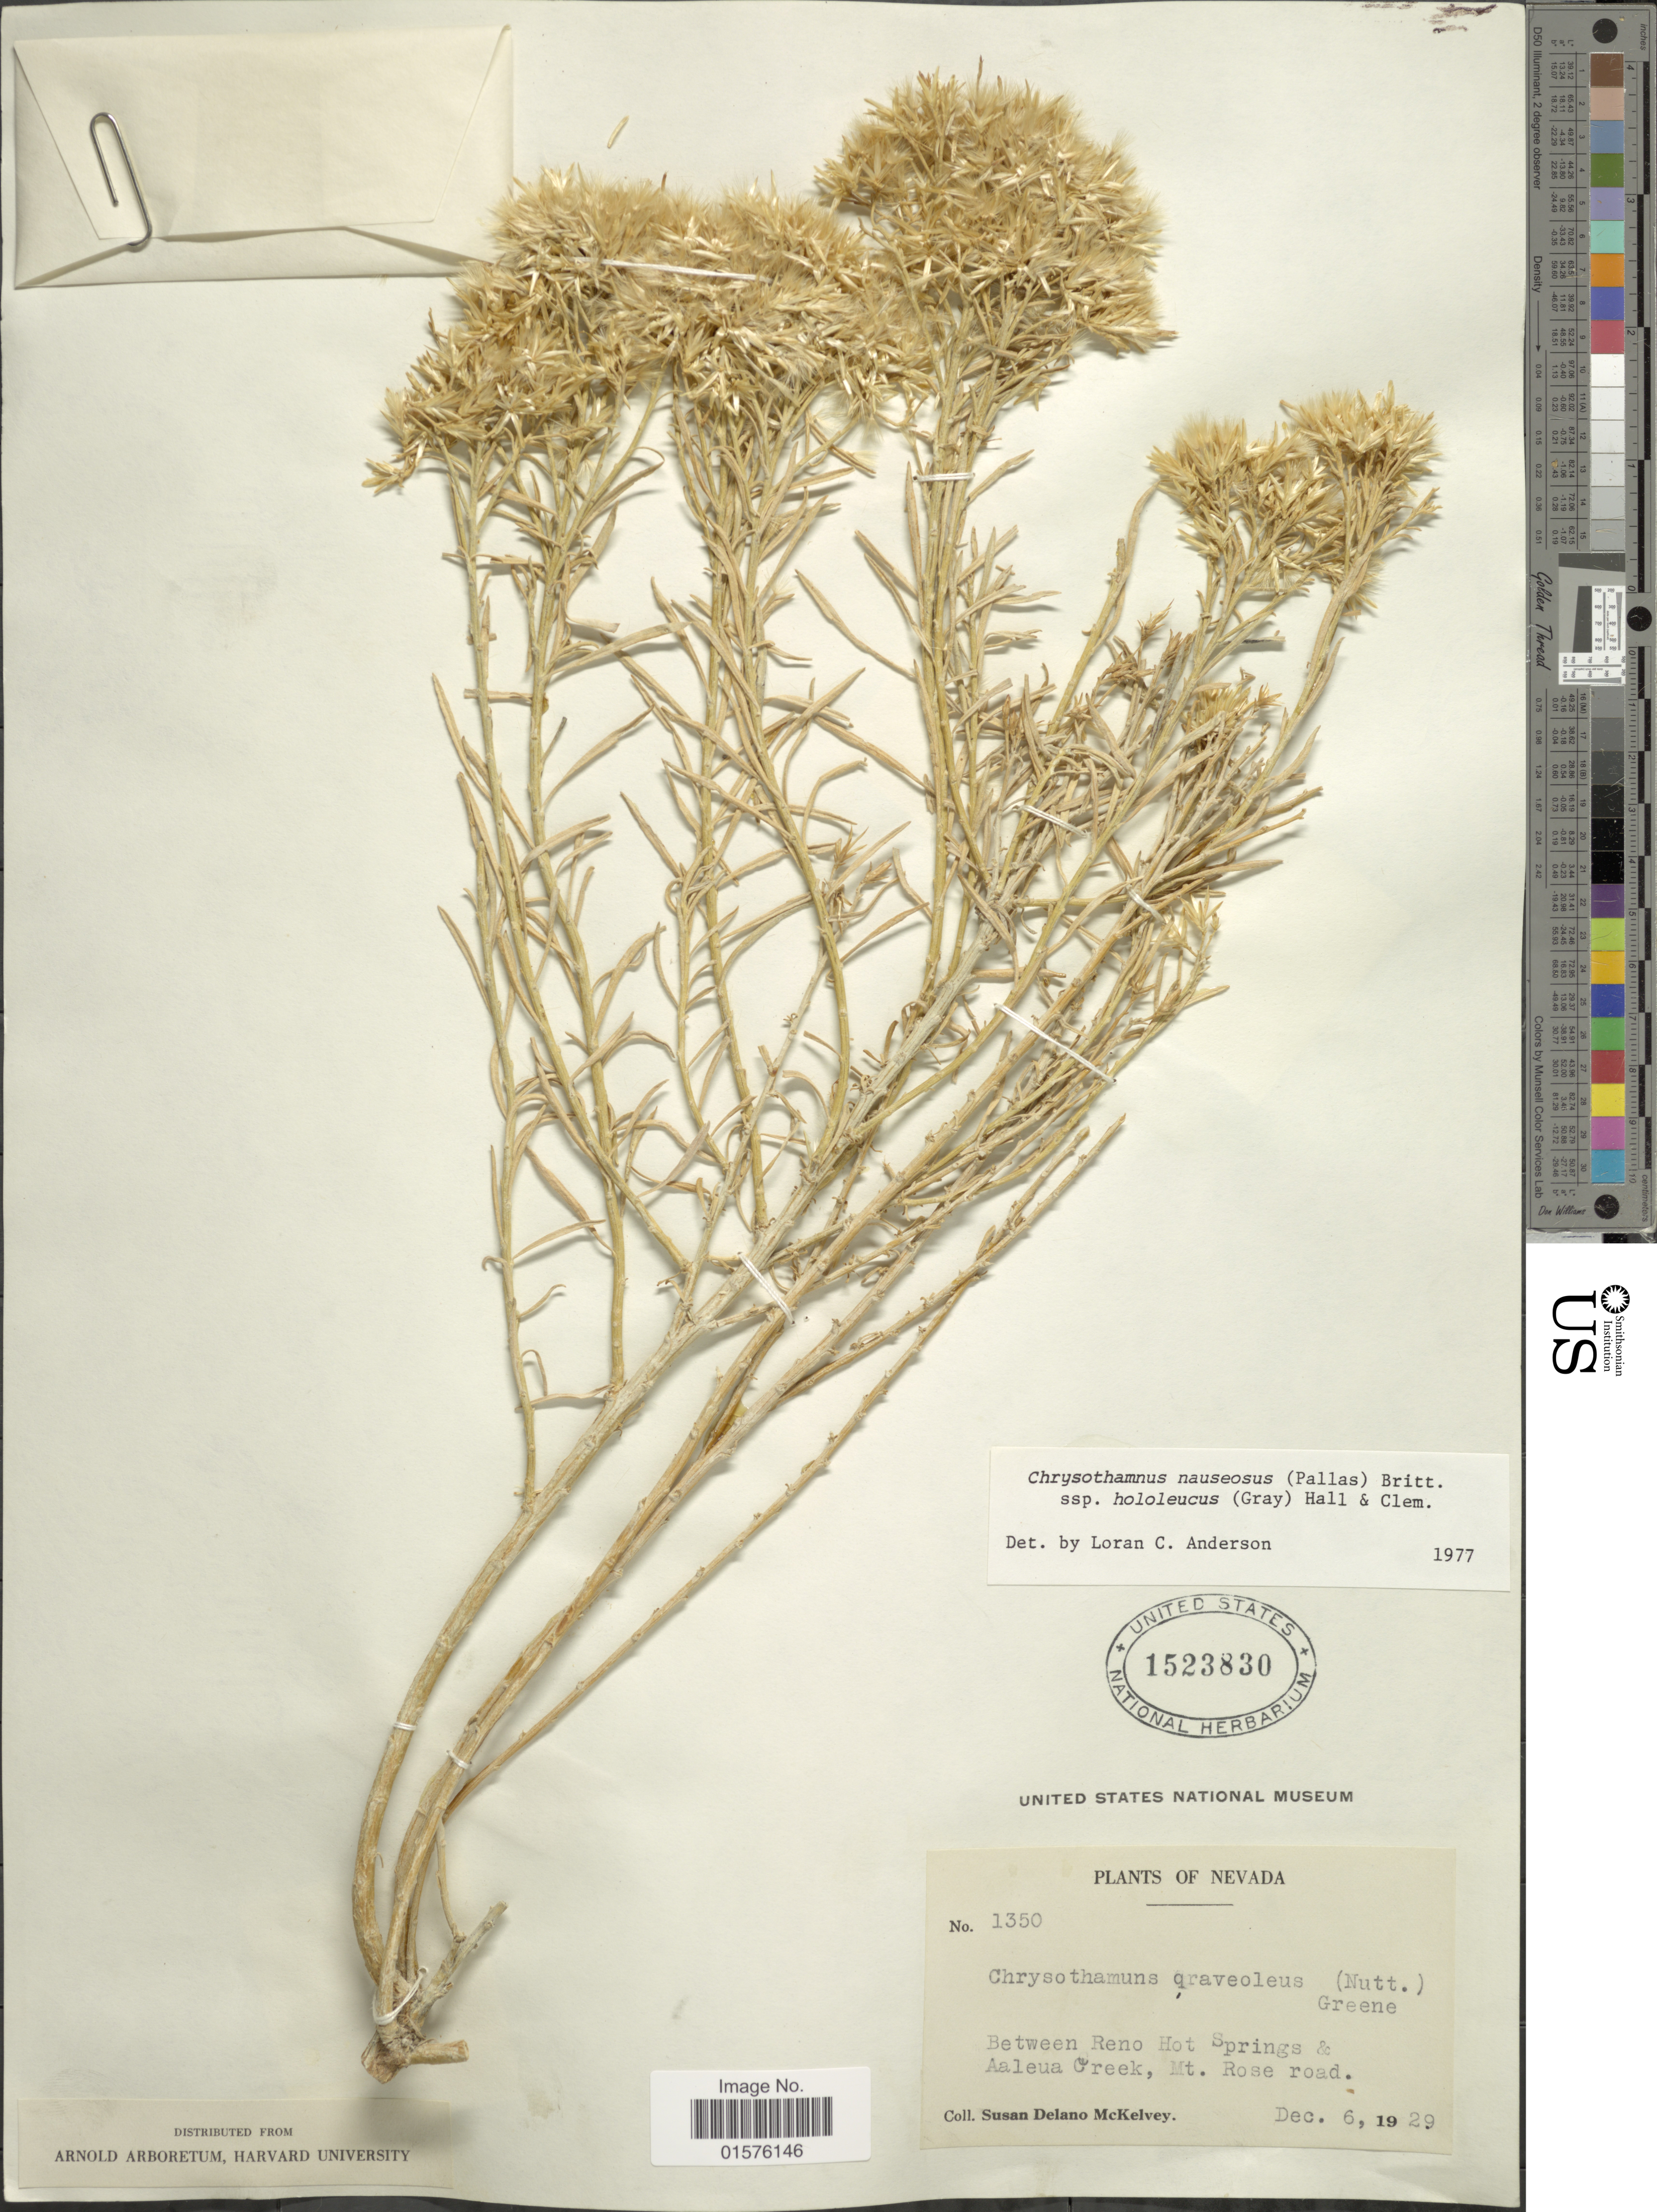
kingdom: Plantae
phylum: Tracheophyta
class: Magnoliopsida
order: Asterales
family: Asteraceae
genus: Ericameria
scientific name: Ericameria nauseosa var. hololeuca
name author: (A. Gray) G.L. Nesom & G.I. Baird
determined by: Urbatsch, Lowell E., Curator (LSU), Louisiana State University (UNITED STATES)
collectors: S. A. McKelvey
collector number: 1350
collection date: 1929-12-06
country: United States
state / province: Nevada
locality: Between Reno Hot Springs & Aaleua Creek, Mt. Rose Road,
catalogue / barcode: US 1523830